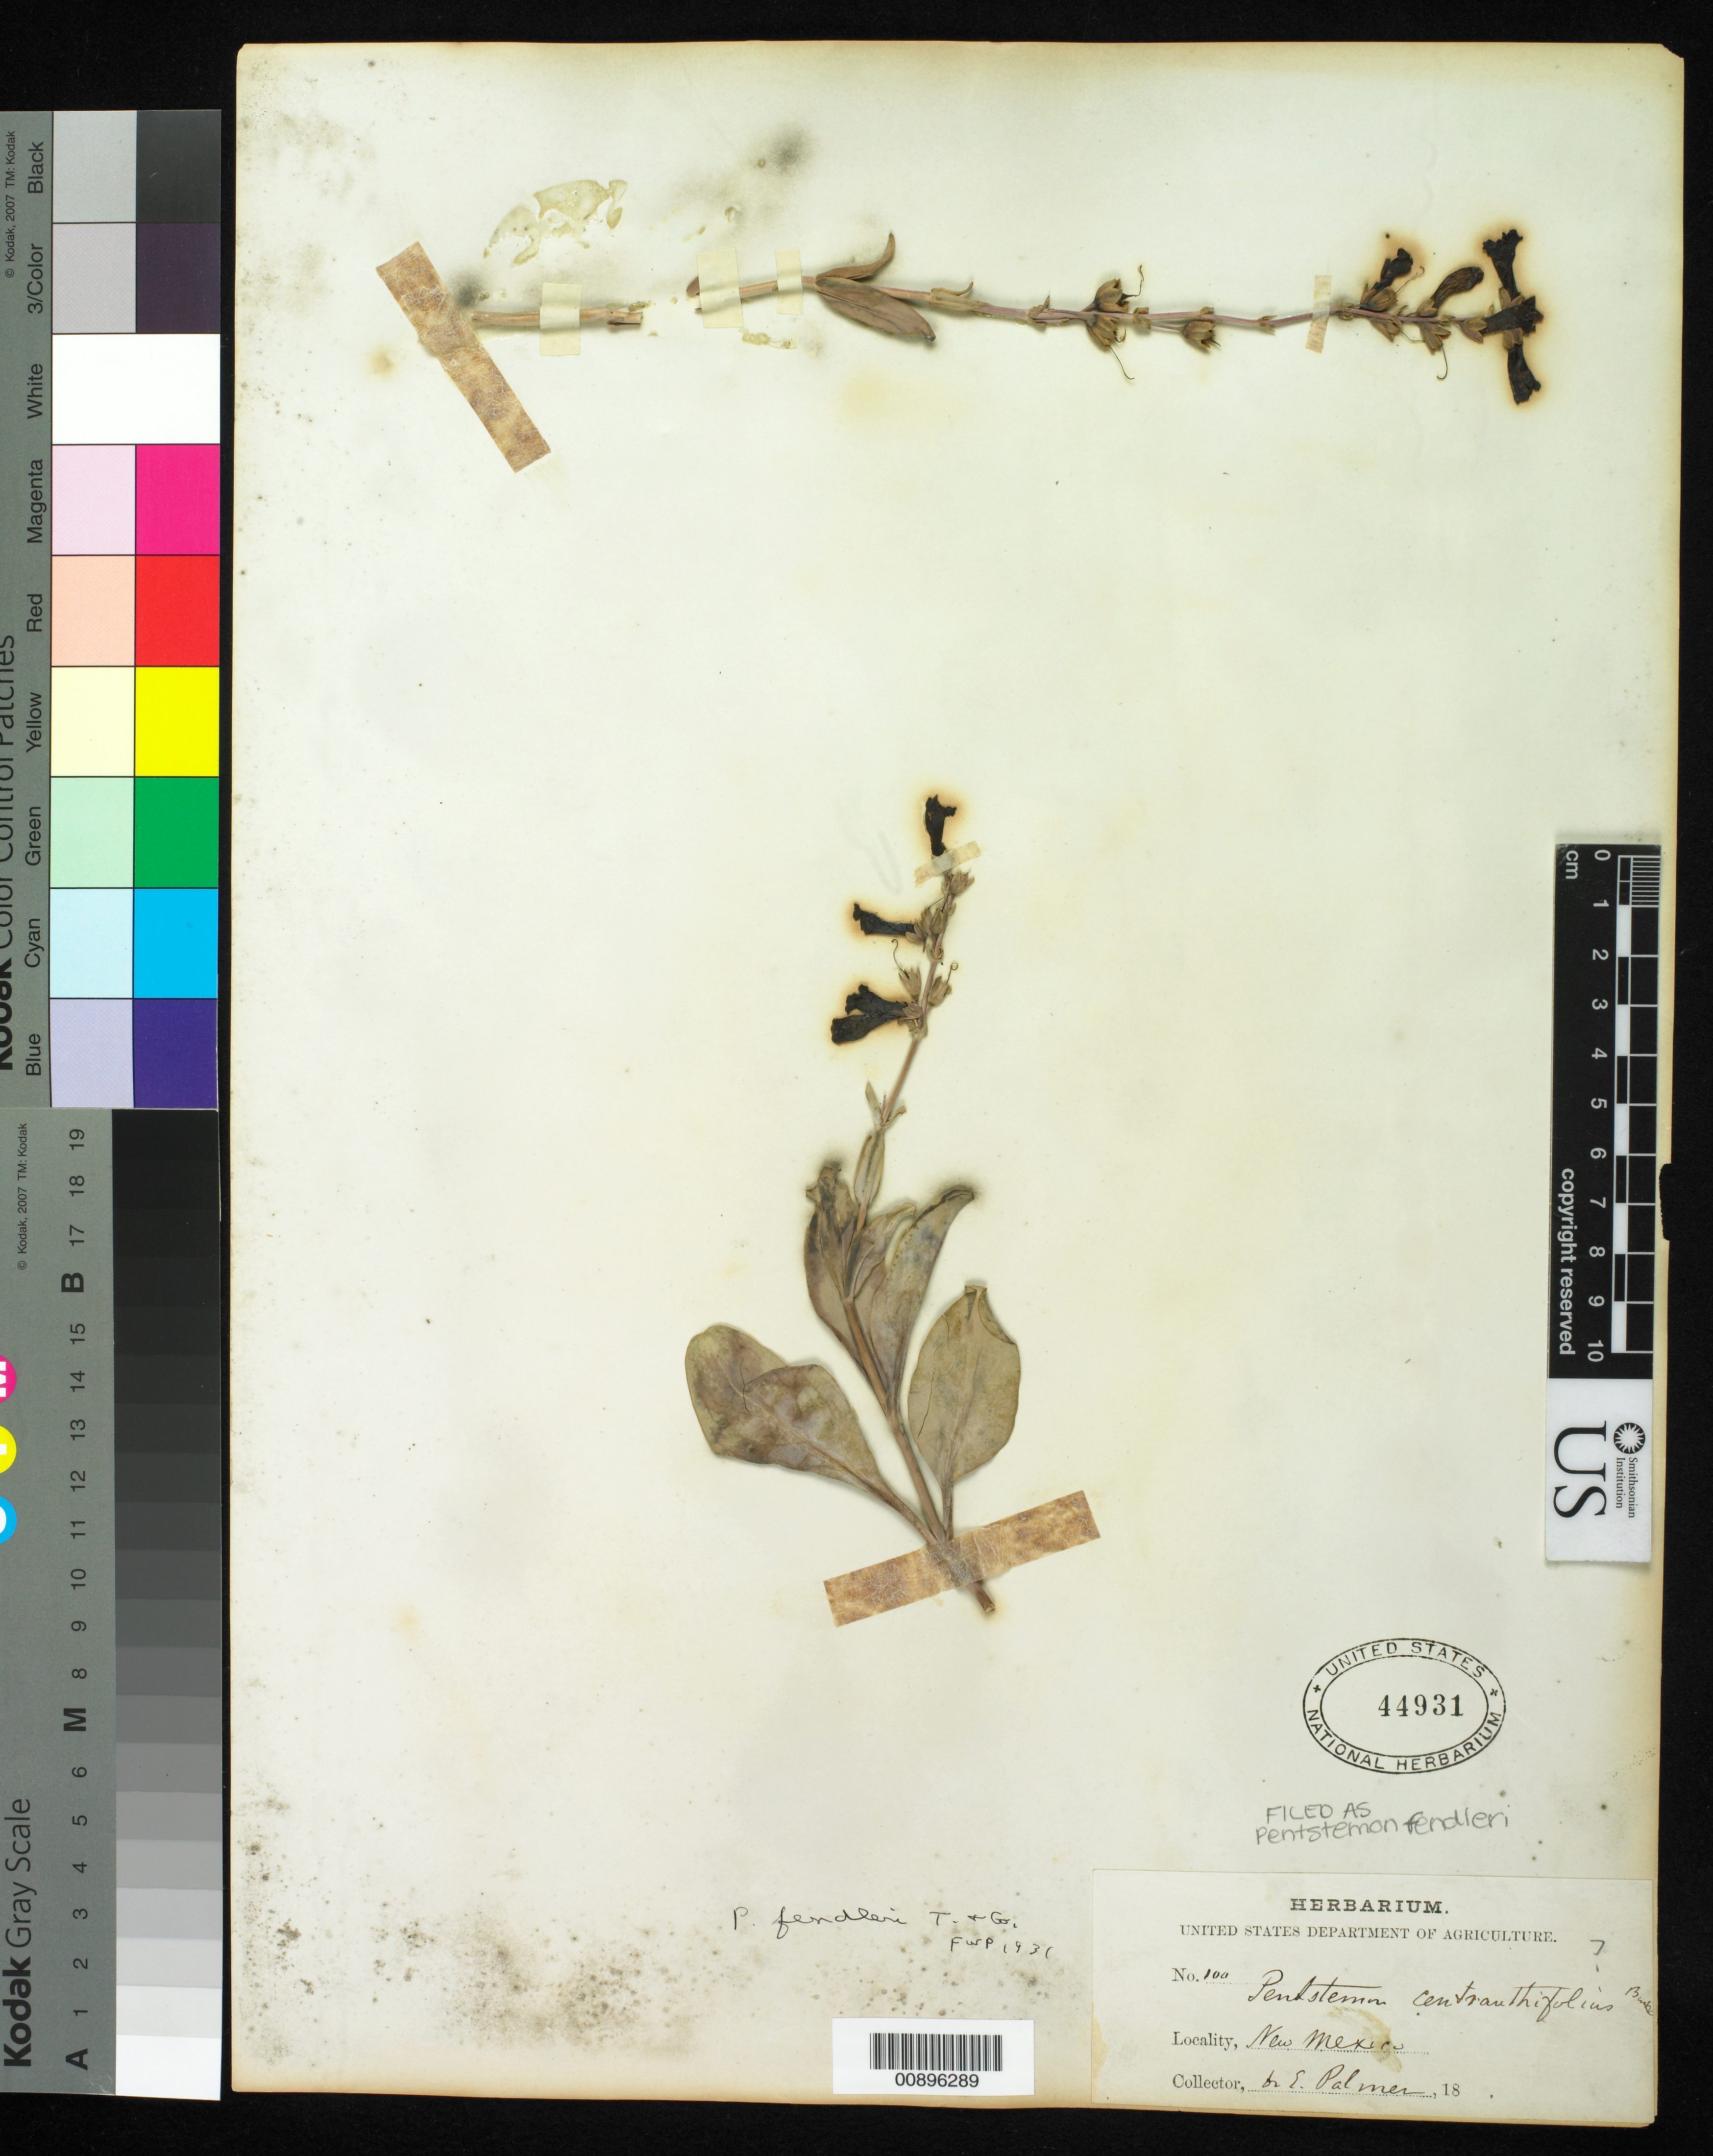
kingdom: Plantae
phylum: Tracheophyta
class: Magnoliopsida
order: Lamiales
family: Plantaginaceae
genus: Penstemon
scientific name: Penstemon fendleri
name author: Torr. & A. Gray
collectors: E. Palmer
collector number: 100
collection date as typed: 18--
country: United States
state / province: New Mexico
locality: New Mexico.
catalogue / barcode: US 44931